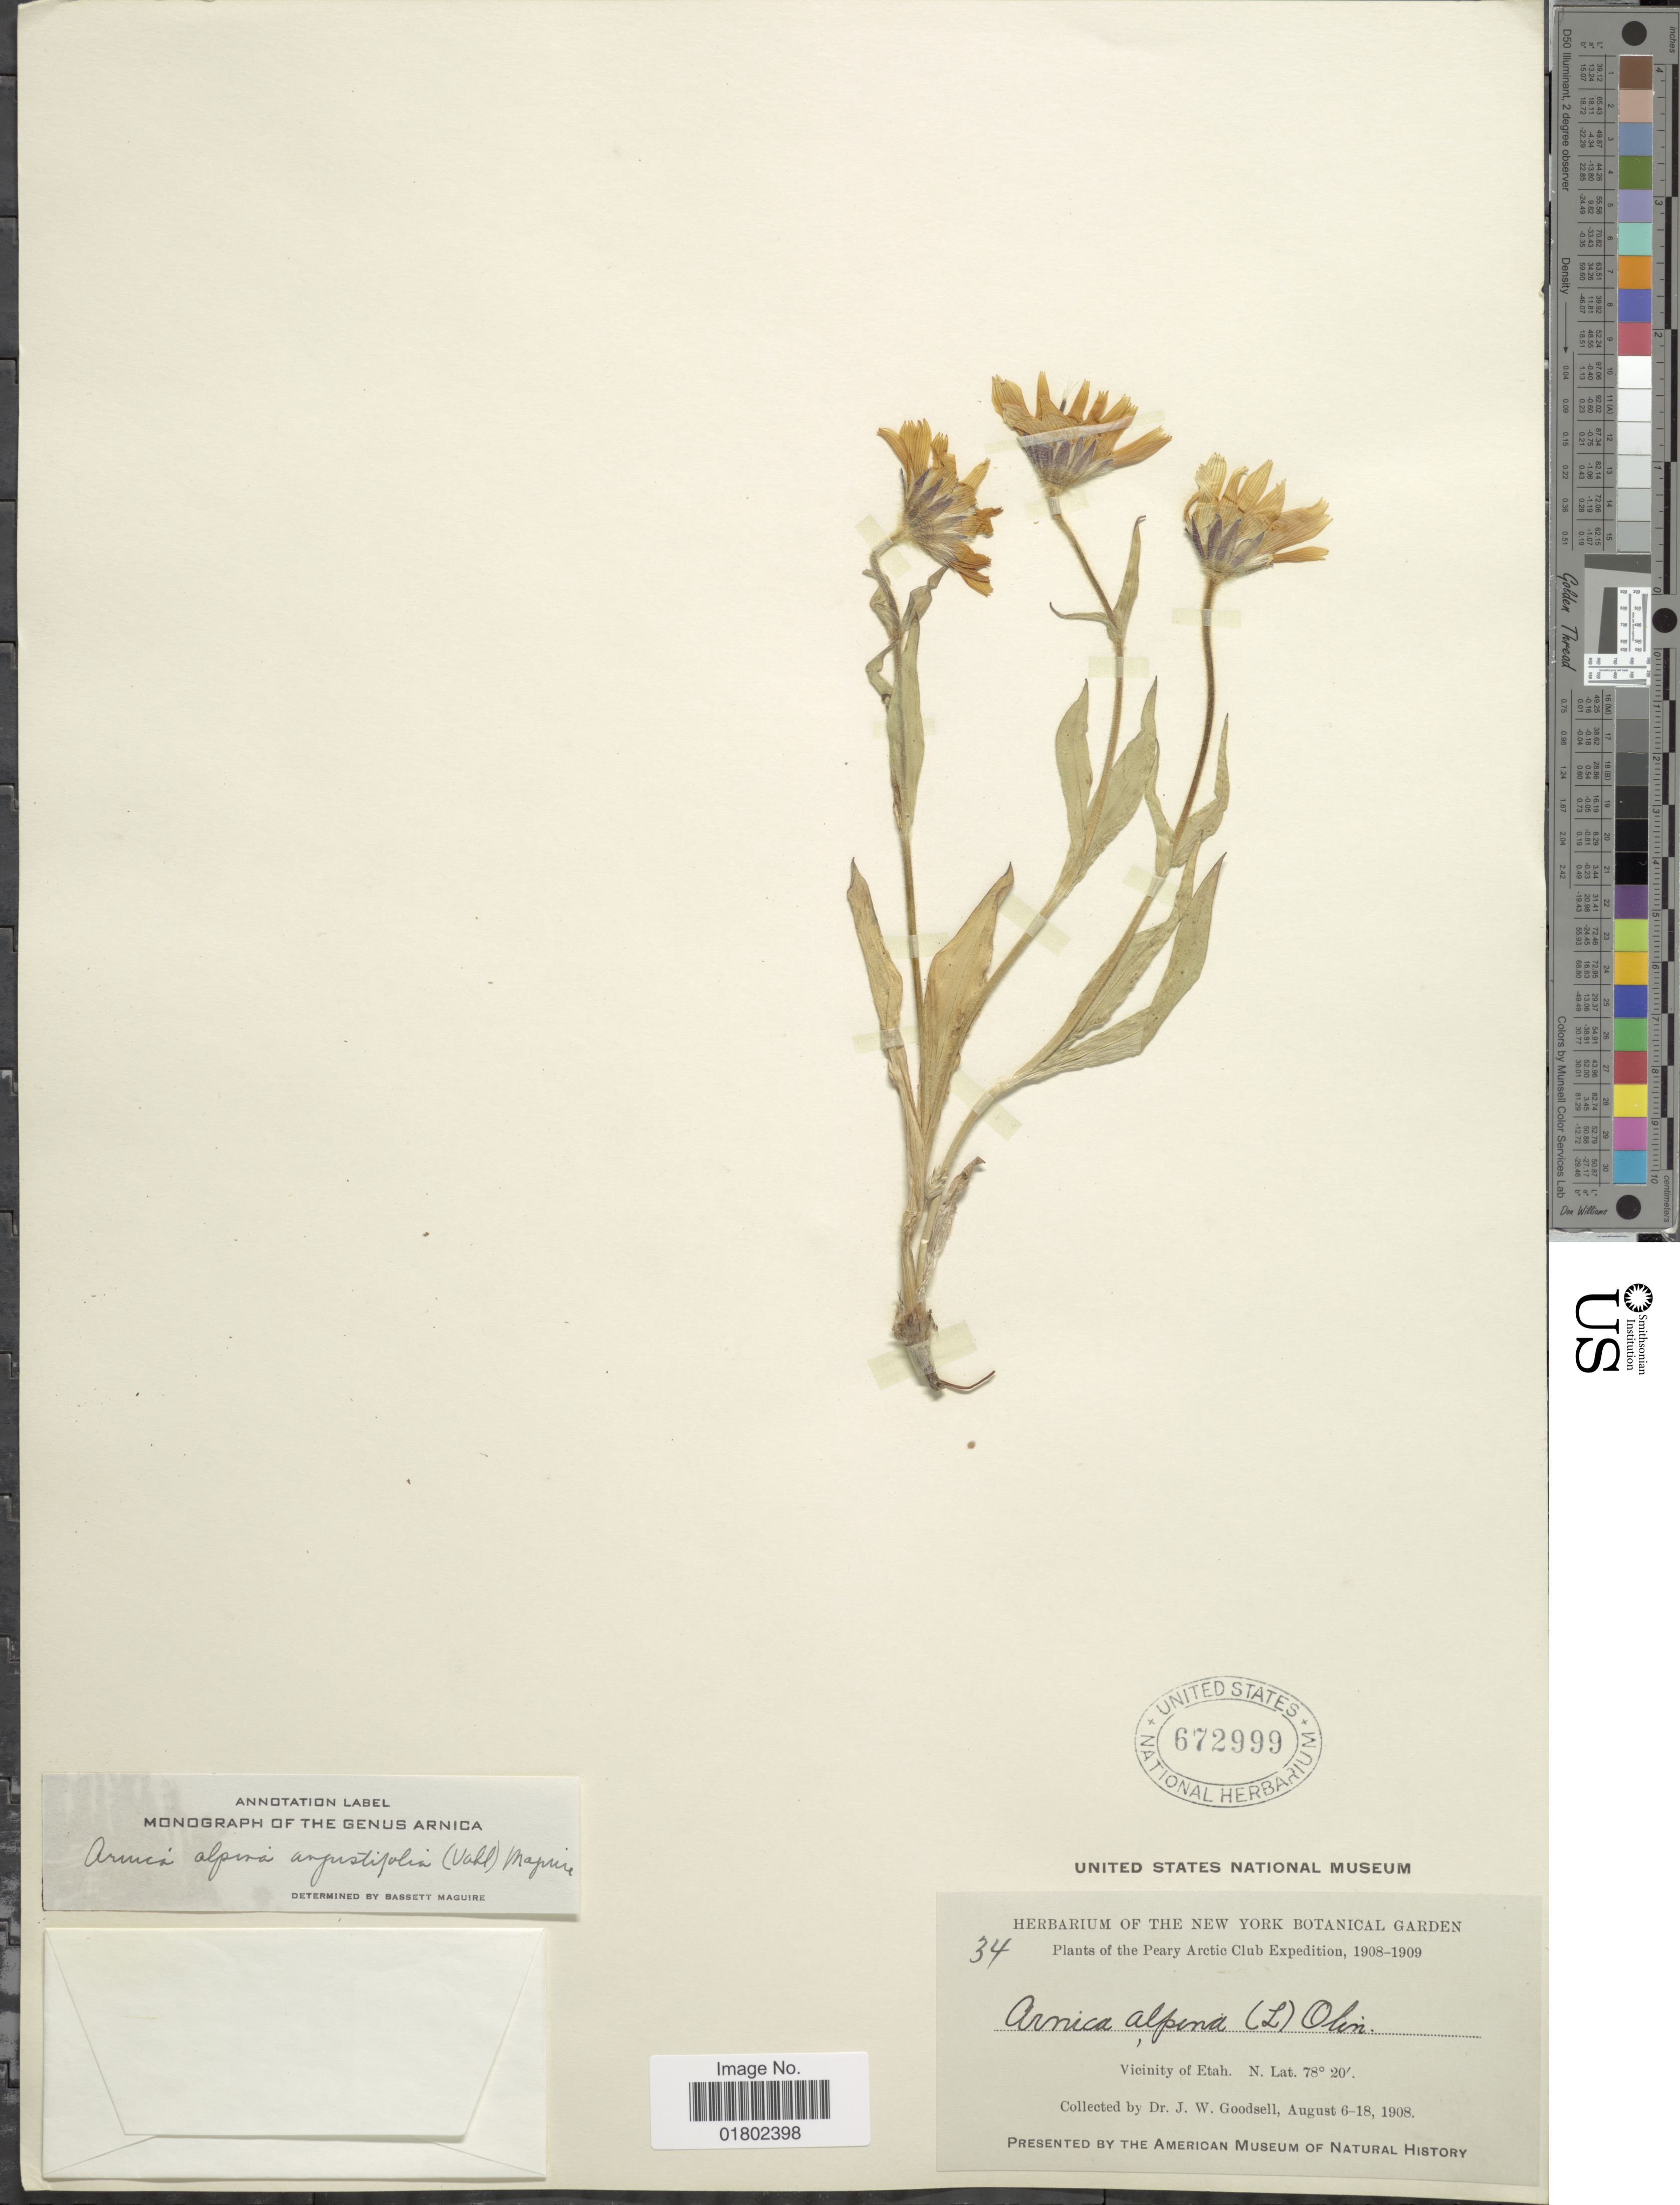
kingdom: Plantae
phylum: Tracheophyta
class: Magnoliopsida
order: Asterales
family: Asteraceae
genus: Arnica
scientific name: Arnica alpina var. angustifolia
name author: (Vahl) Maguire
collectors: J. Goodsell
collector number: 34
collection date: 1908-08-06/1908-08-18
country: Greenland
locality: The Peary Arctic Club, Vicinity of Etah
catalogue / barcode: US 672999